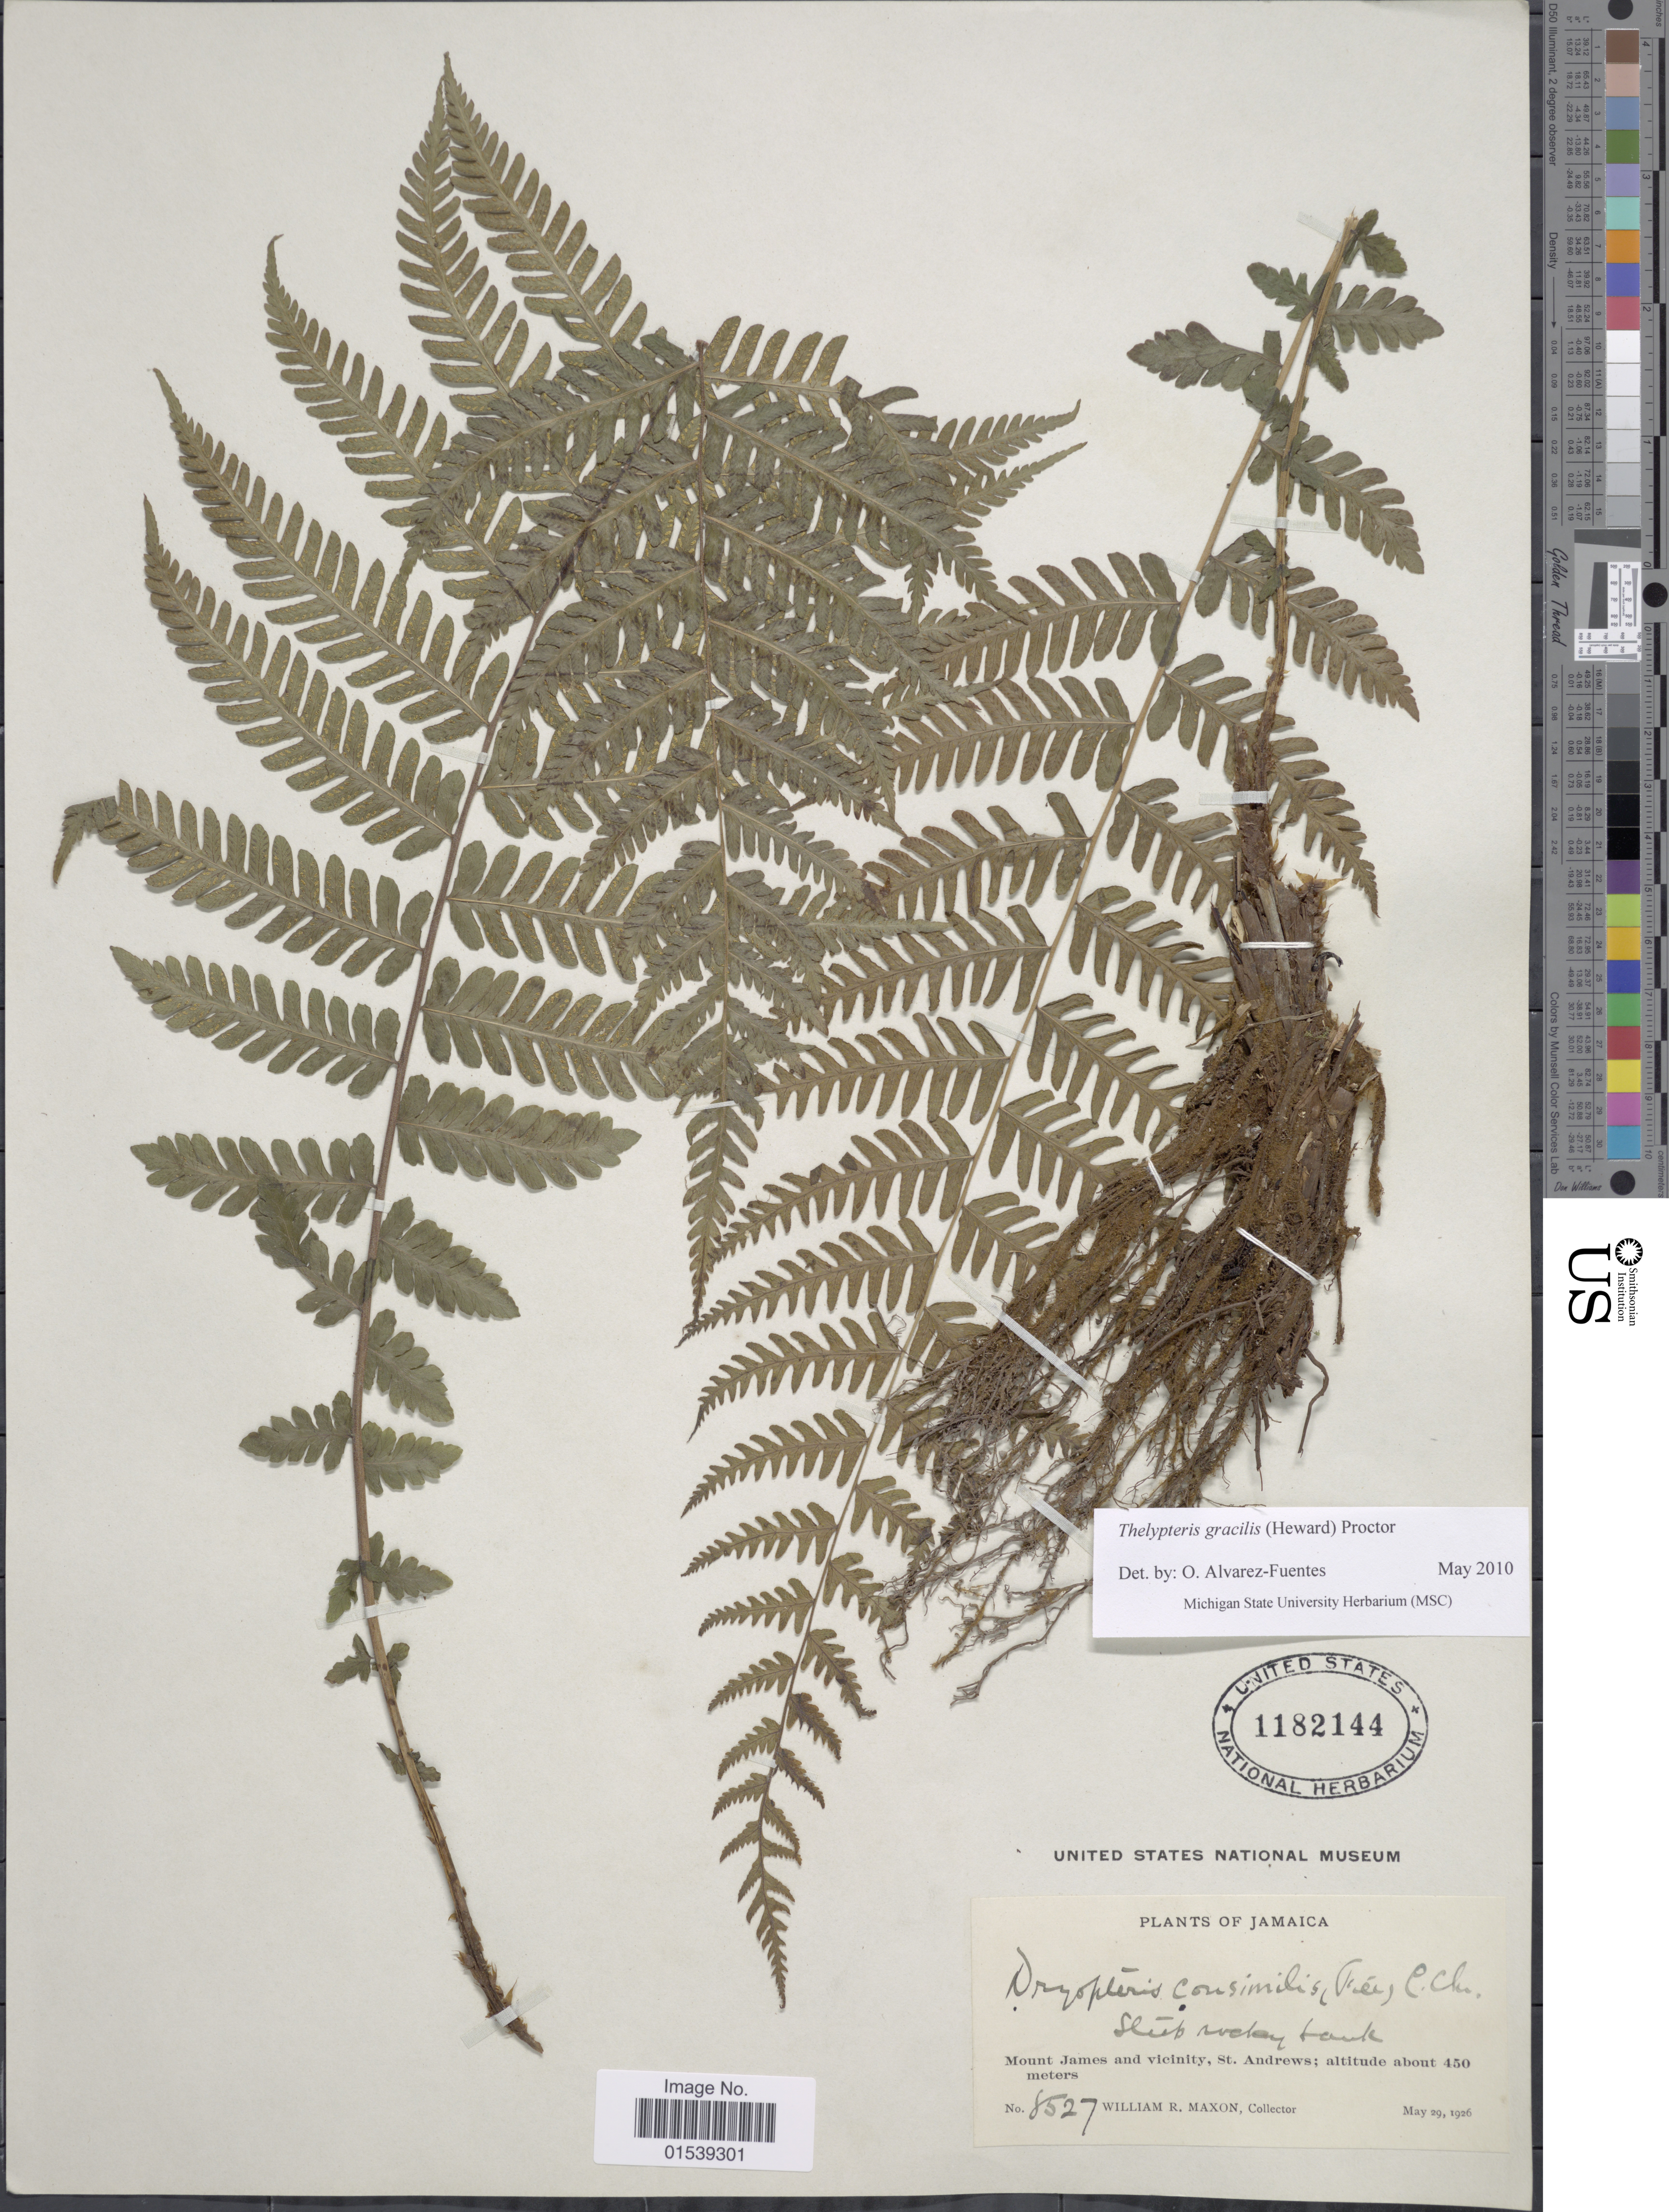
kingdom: Plantae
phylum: Tracheophyta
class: Polypodiopsida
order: Polypodiales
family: Thelypteridaceae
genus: Amauropelta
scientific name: Amauropelta gracilis ined. 2015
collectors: W. R. Maxon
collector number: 8527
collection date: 1926-05-29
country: Jamaica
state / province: Saint Andrew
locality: Mount James and vicinity, St. Andrews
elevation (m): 450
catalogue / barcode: US 1182144